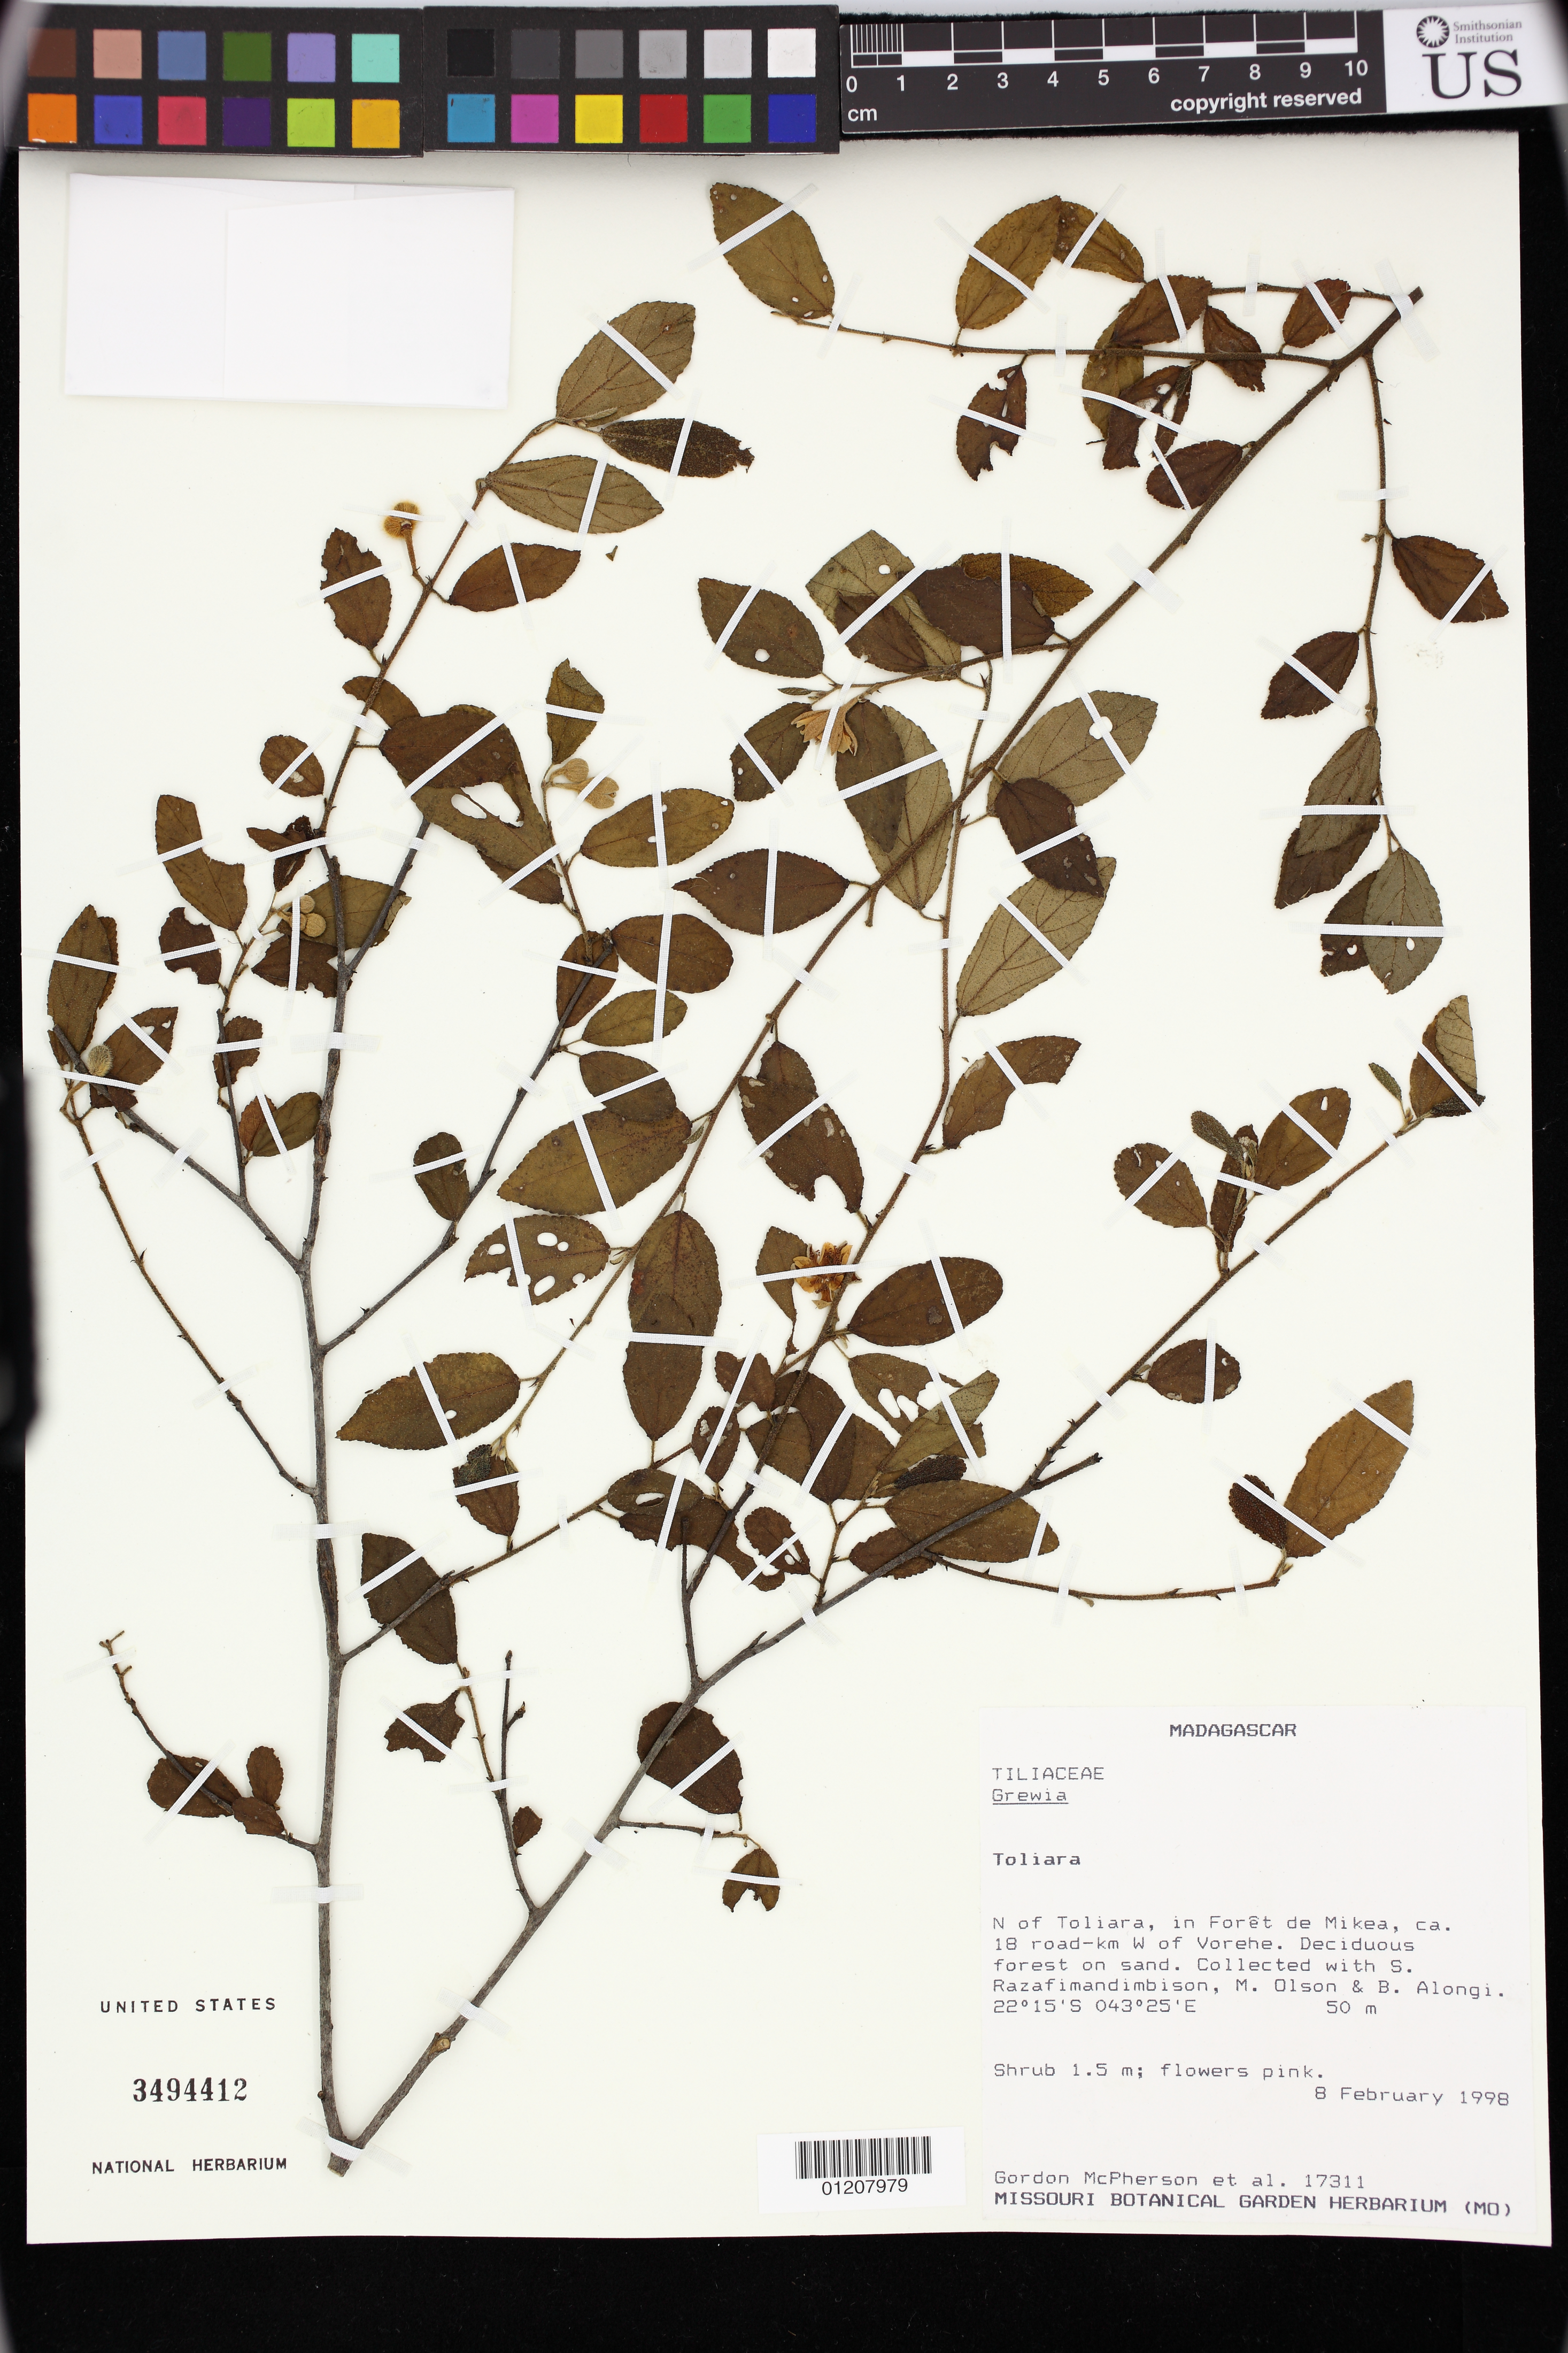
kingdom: Plantae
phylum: Tracheophyta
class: Magnoliopsida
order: Malvales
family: Malvaceae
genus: Grewia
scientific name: Grewia douliotii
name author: R. Vig.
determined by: Jourdain-Fievet, L.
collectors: G. D. McPherson, S. Razafimandimbison, M. Olsen & B. Alongi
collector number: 17311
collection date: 1998-02-08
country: Madagascar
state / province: Atsimo-Andrefana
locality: Toliara. N of Toliara, in Foret de Mikea, ca. 18 road-km W of Vorehe.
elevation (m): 50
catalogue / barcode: US 3494412